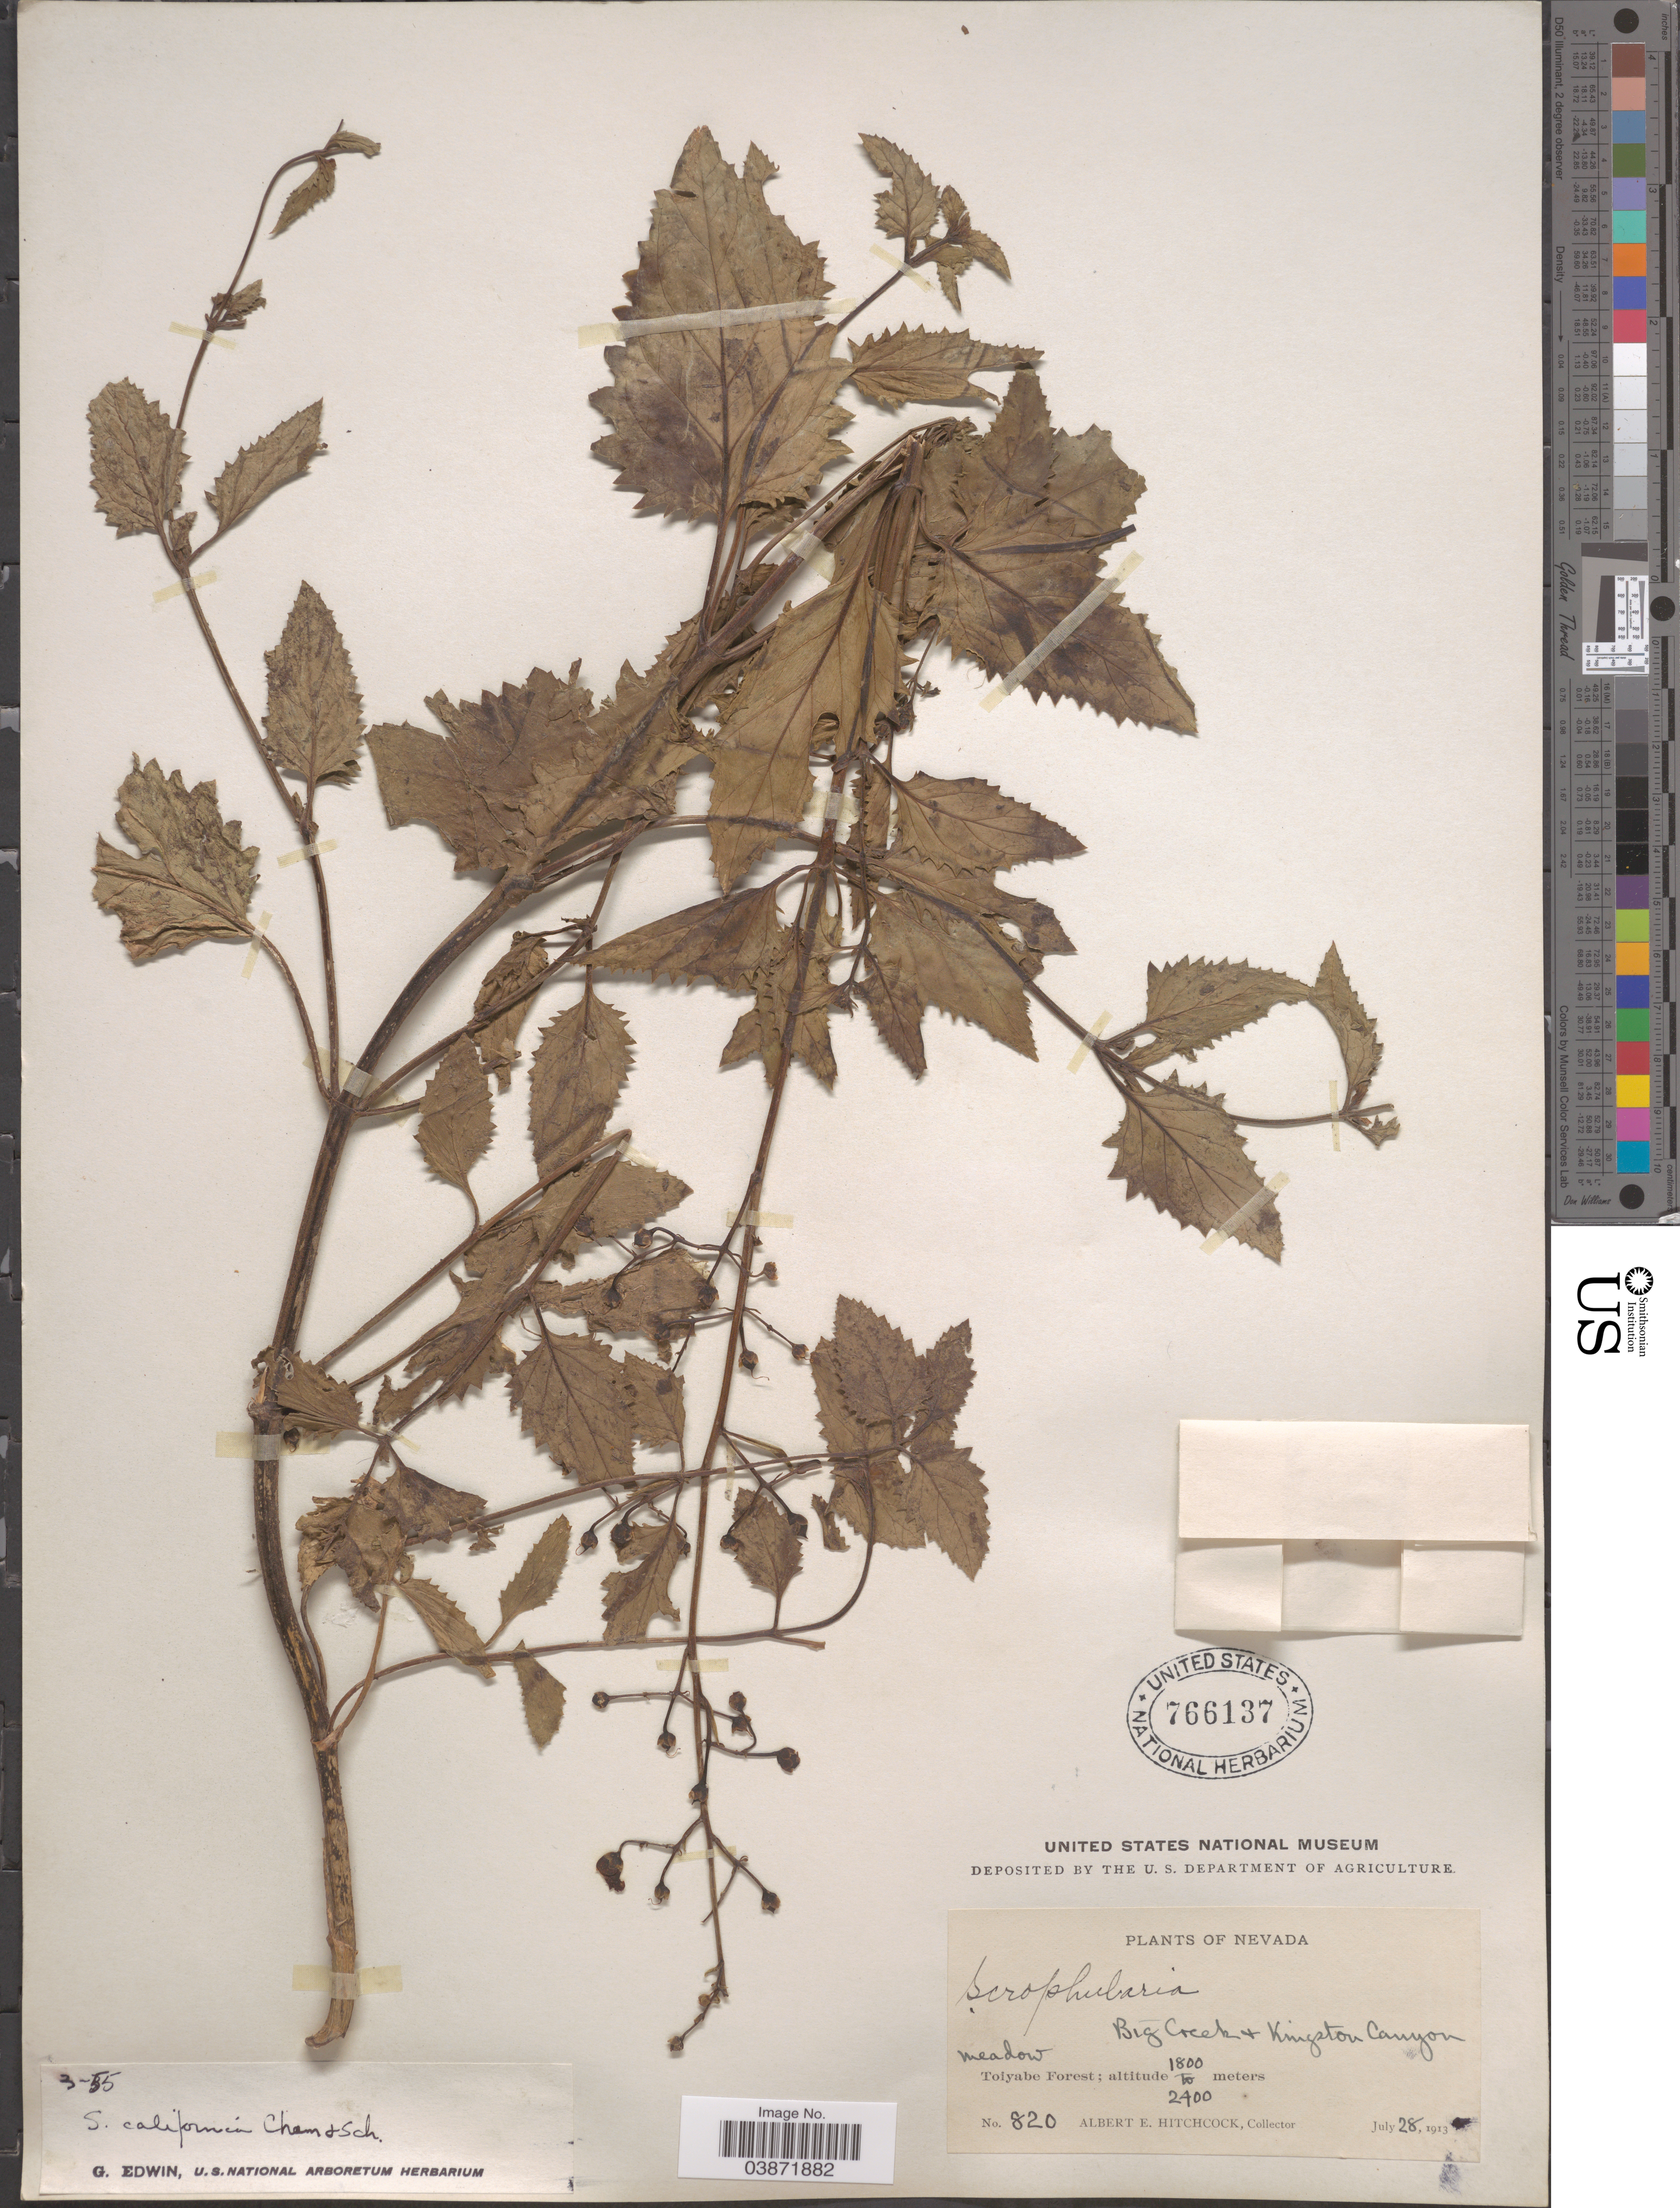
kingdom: Plantae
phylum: Tracheophyta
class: Magnoliopsida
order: Lamiales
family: Scrophulariaceae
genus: Scrophularia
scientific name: Scrophularia californica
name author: Cham. & Schltdl.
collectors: A. Hitchcock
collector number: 820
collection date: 1913-07-28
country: United States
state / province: Nevada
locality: Big Creek & Kingston Canyon. Toiyabe Forest.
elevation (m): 1800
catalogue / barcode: US 766137